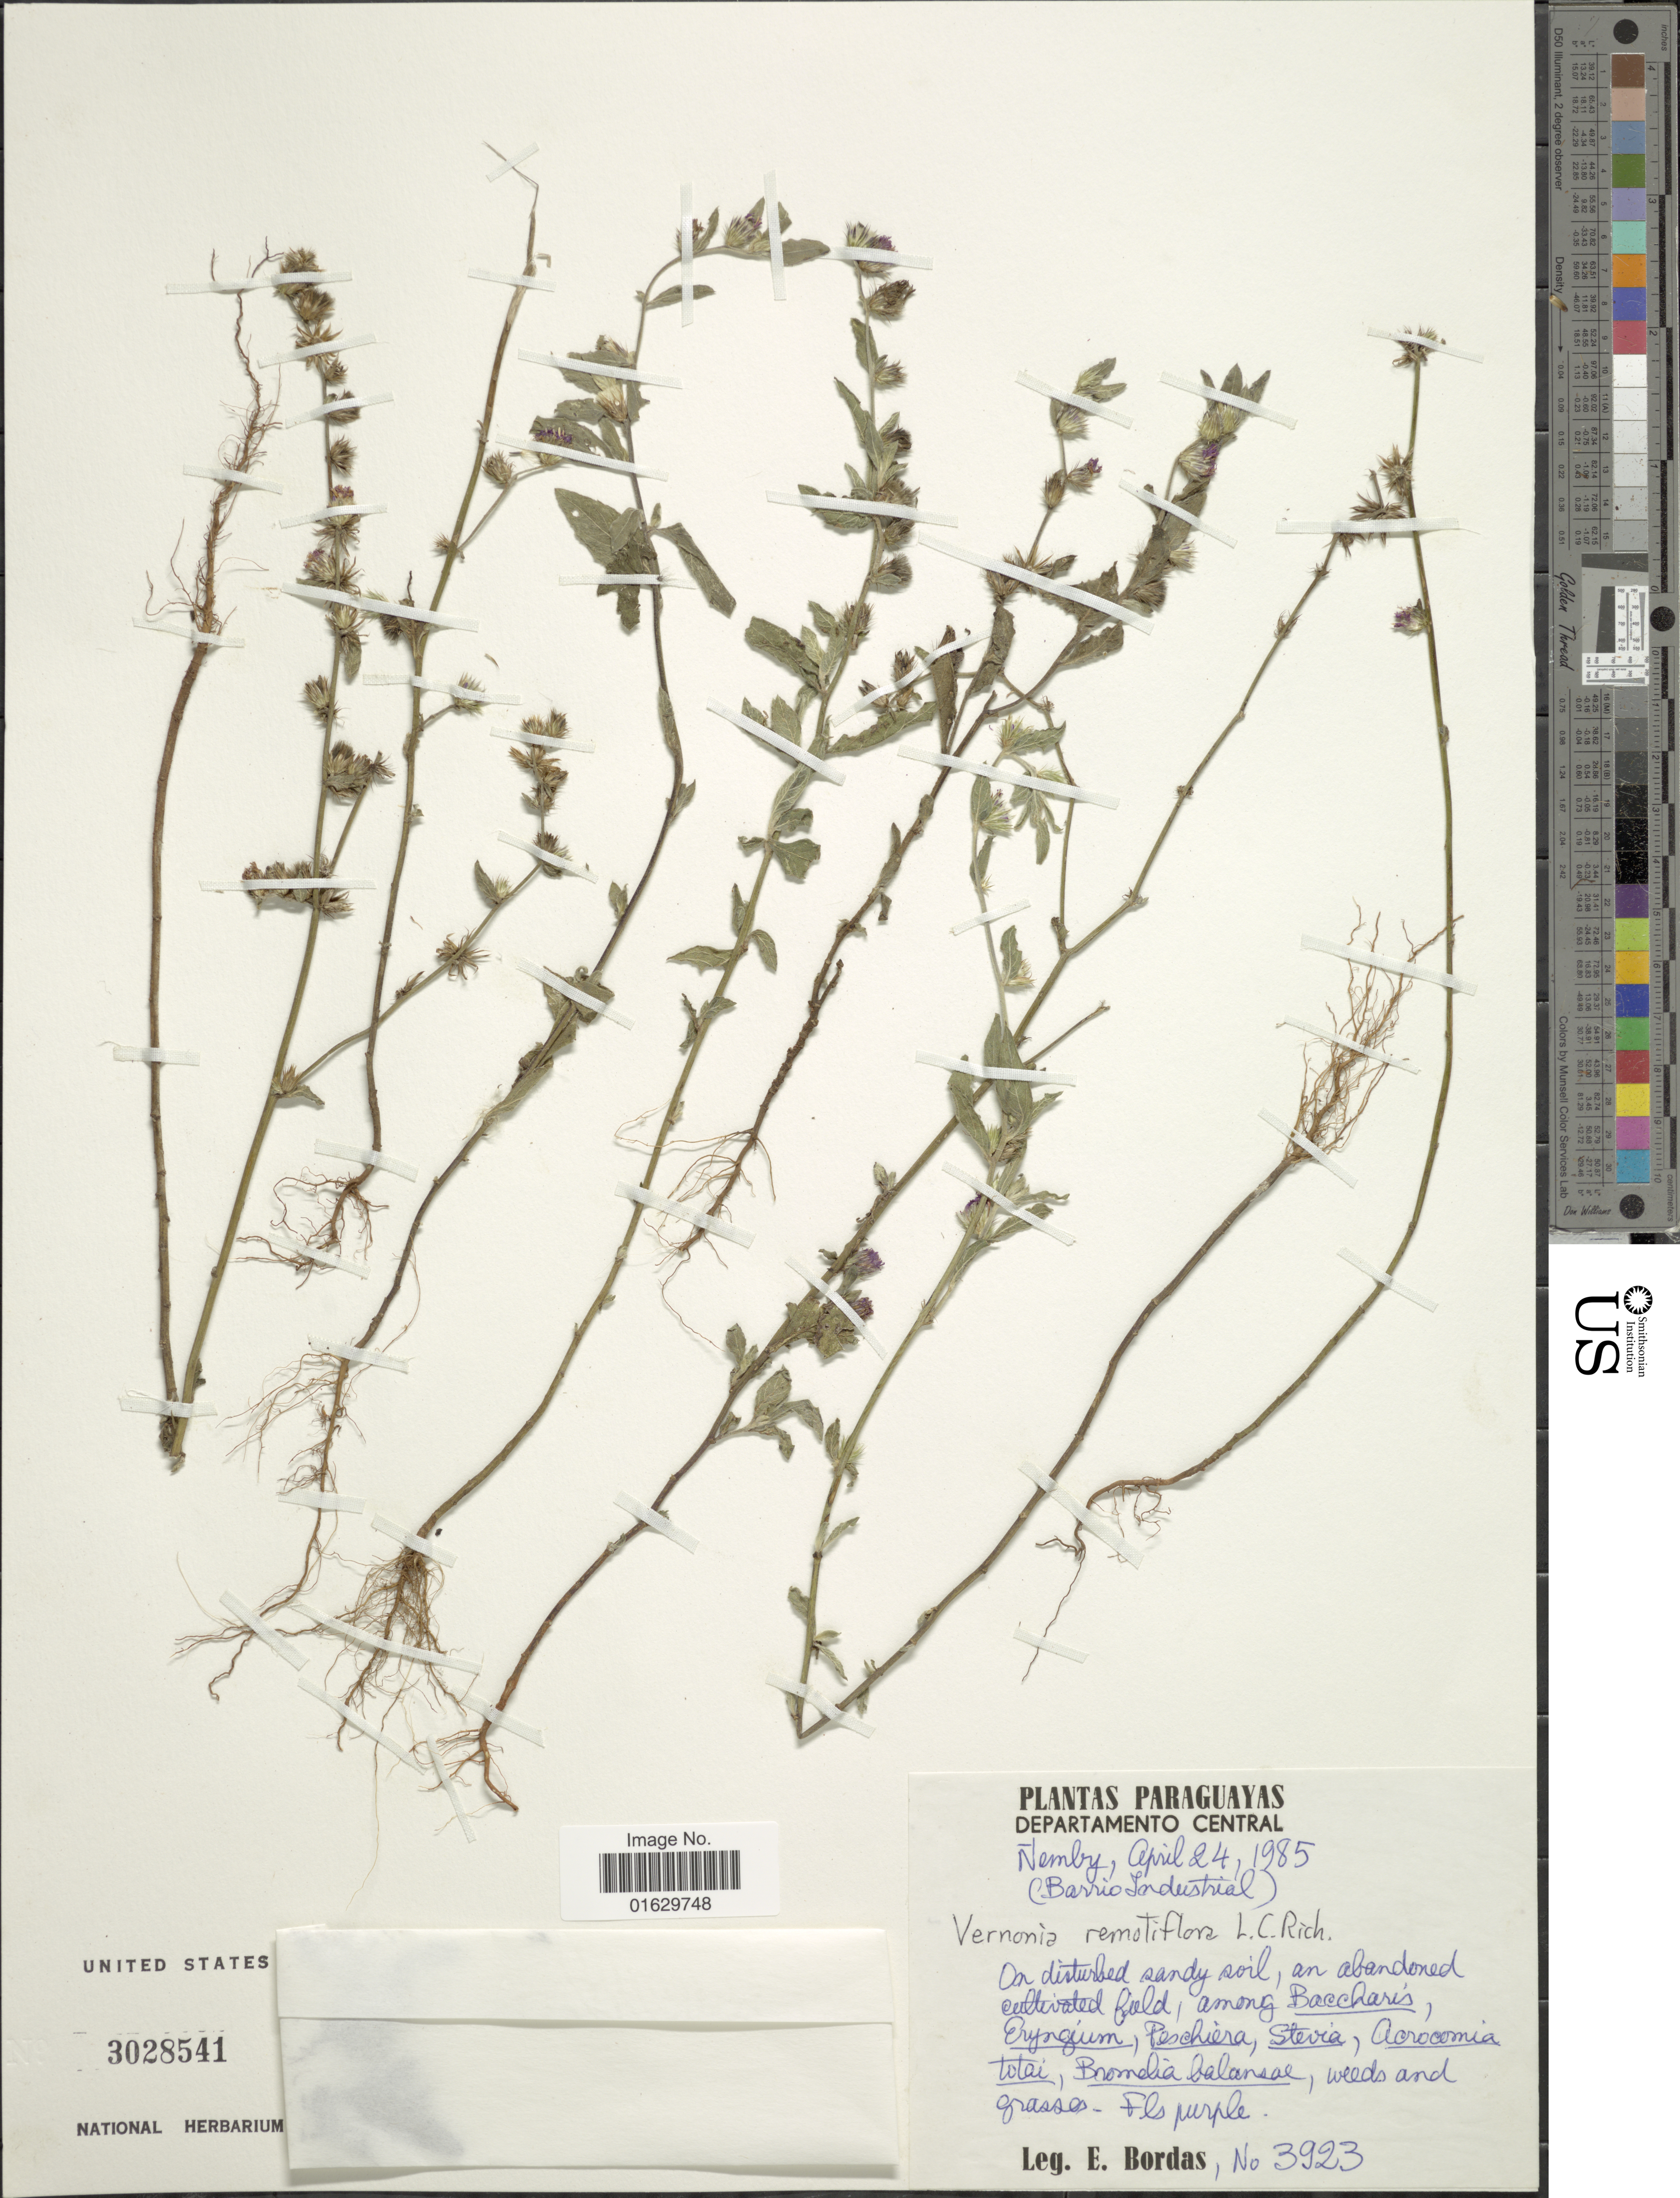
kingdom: Plantae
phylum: Tracheophyta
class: Magnoliopsida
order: Asterales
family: Asteraceae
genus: Lepidaploa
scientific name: Lepidaploa remotiflora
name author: (Rich.) H. Rob.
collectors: E. Bordas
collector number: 3923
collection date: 1985-04-24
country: Paraguay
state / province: Central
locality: Departamento Central, Nemby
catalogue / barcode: US 3028541